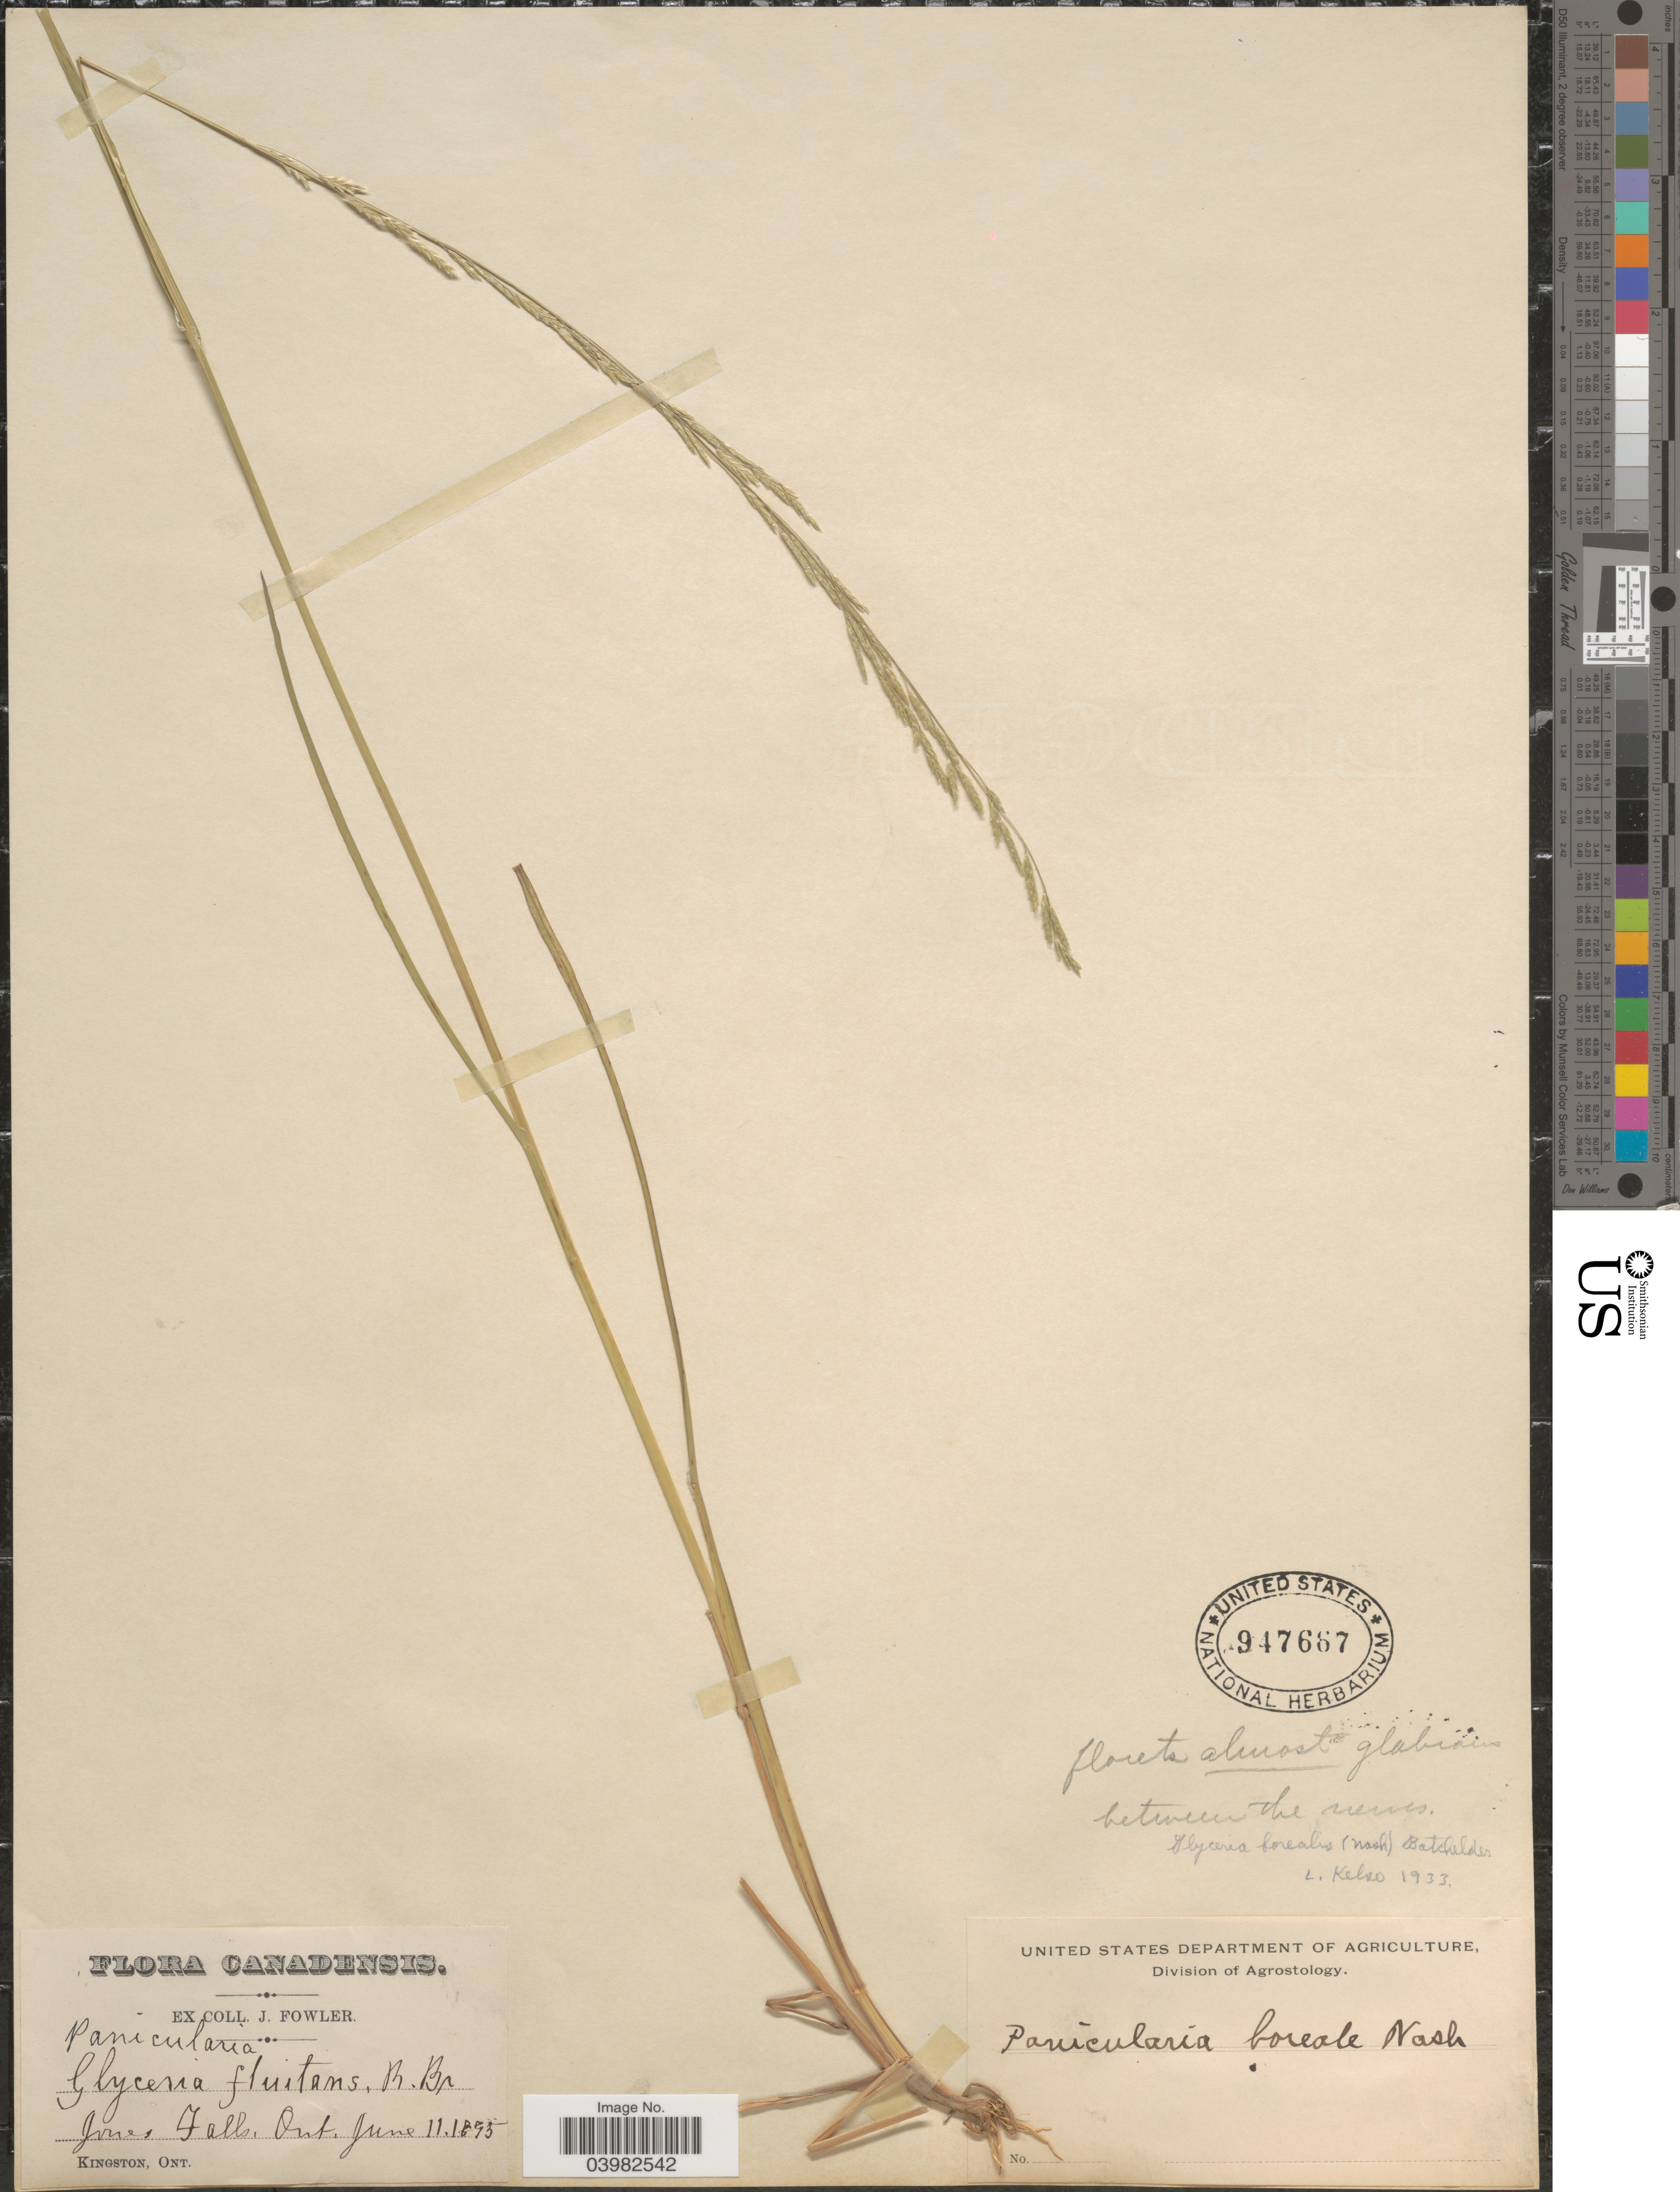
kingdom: Plantae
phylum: Tracheophyta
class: Liliopsida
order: Poales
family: Poaceae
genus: Glyceria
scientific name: Glyceria borealis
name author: (Nash) Batchelder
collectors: J. Fowler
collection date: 1893-06-11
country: Canada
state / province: Ontario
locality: Jones Falls.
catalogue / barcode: US 947667